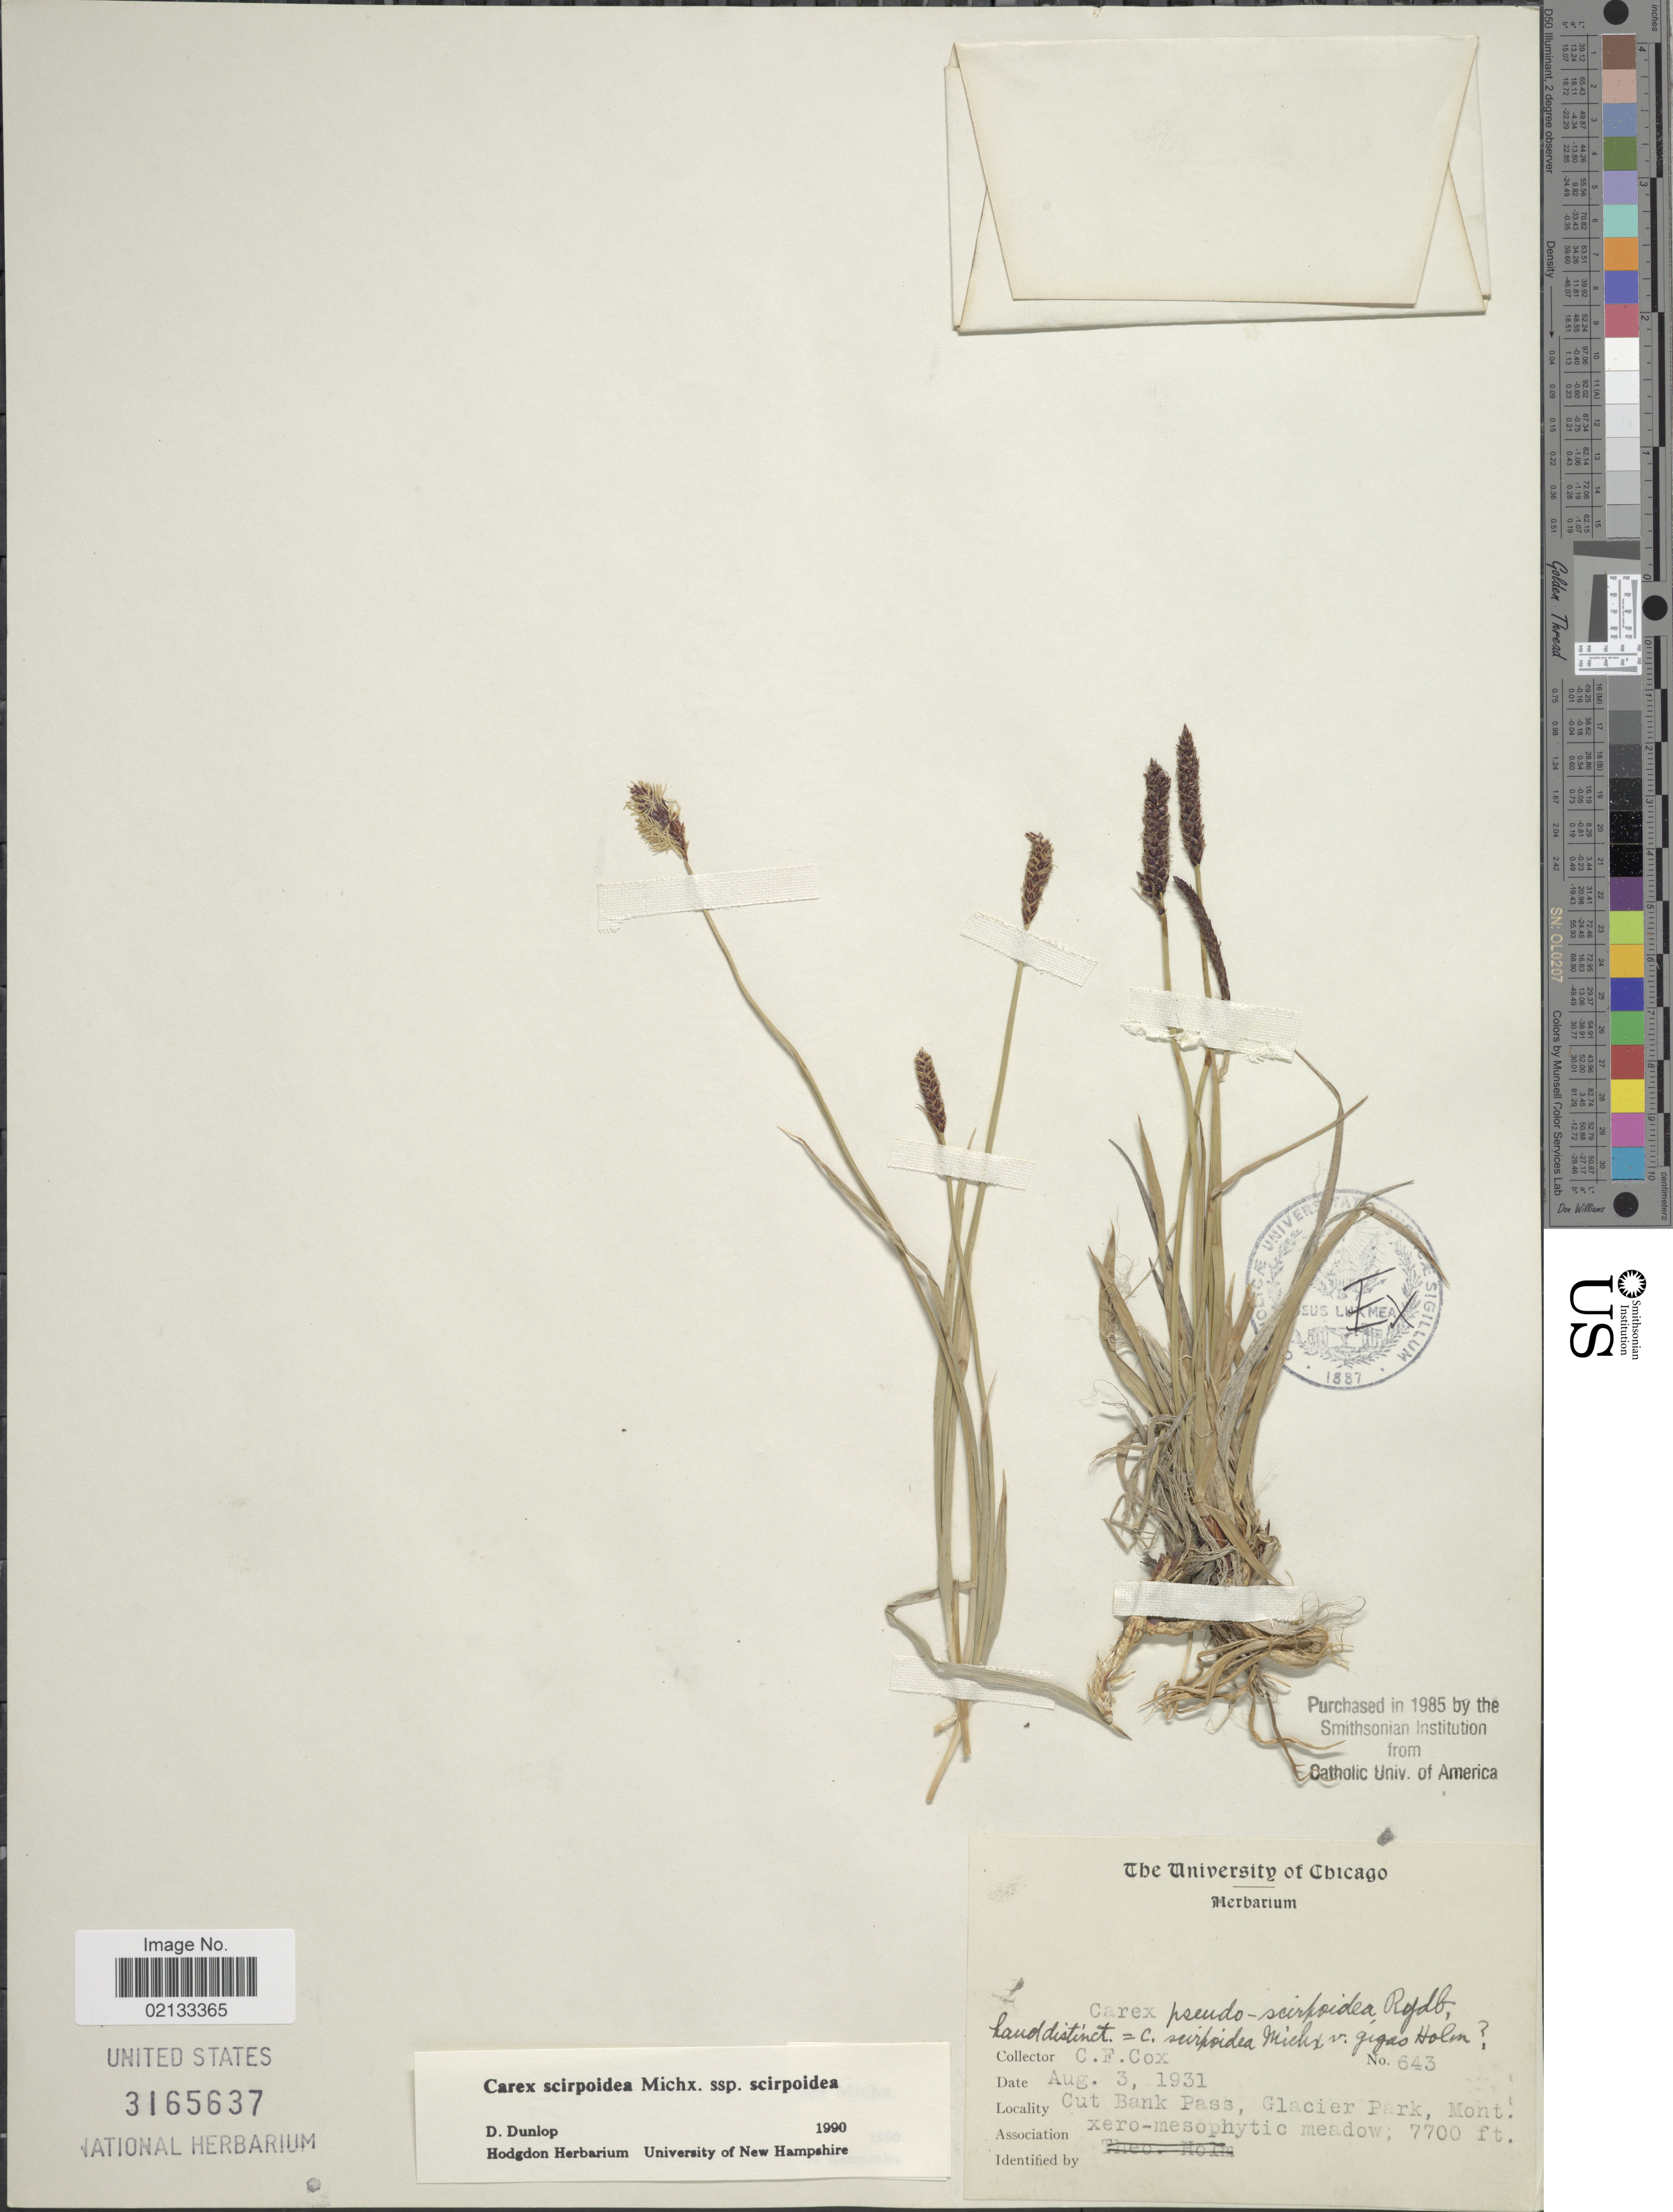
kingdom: Plantae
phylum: Tracheophyta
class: Liliopsida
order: Poales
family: Cyperaceae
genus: Carex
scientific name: Carex scirpoidea subsp. scirpoidea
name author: Michx.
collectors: C. Cox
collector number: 643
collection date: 1931-08-03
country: United States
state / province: Montana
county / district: Glacier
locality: Cut Bank Pass, Glacier Park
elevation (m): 2347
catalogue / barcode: US 3165637